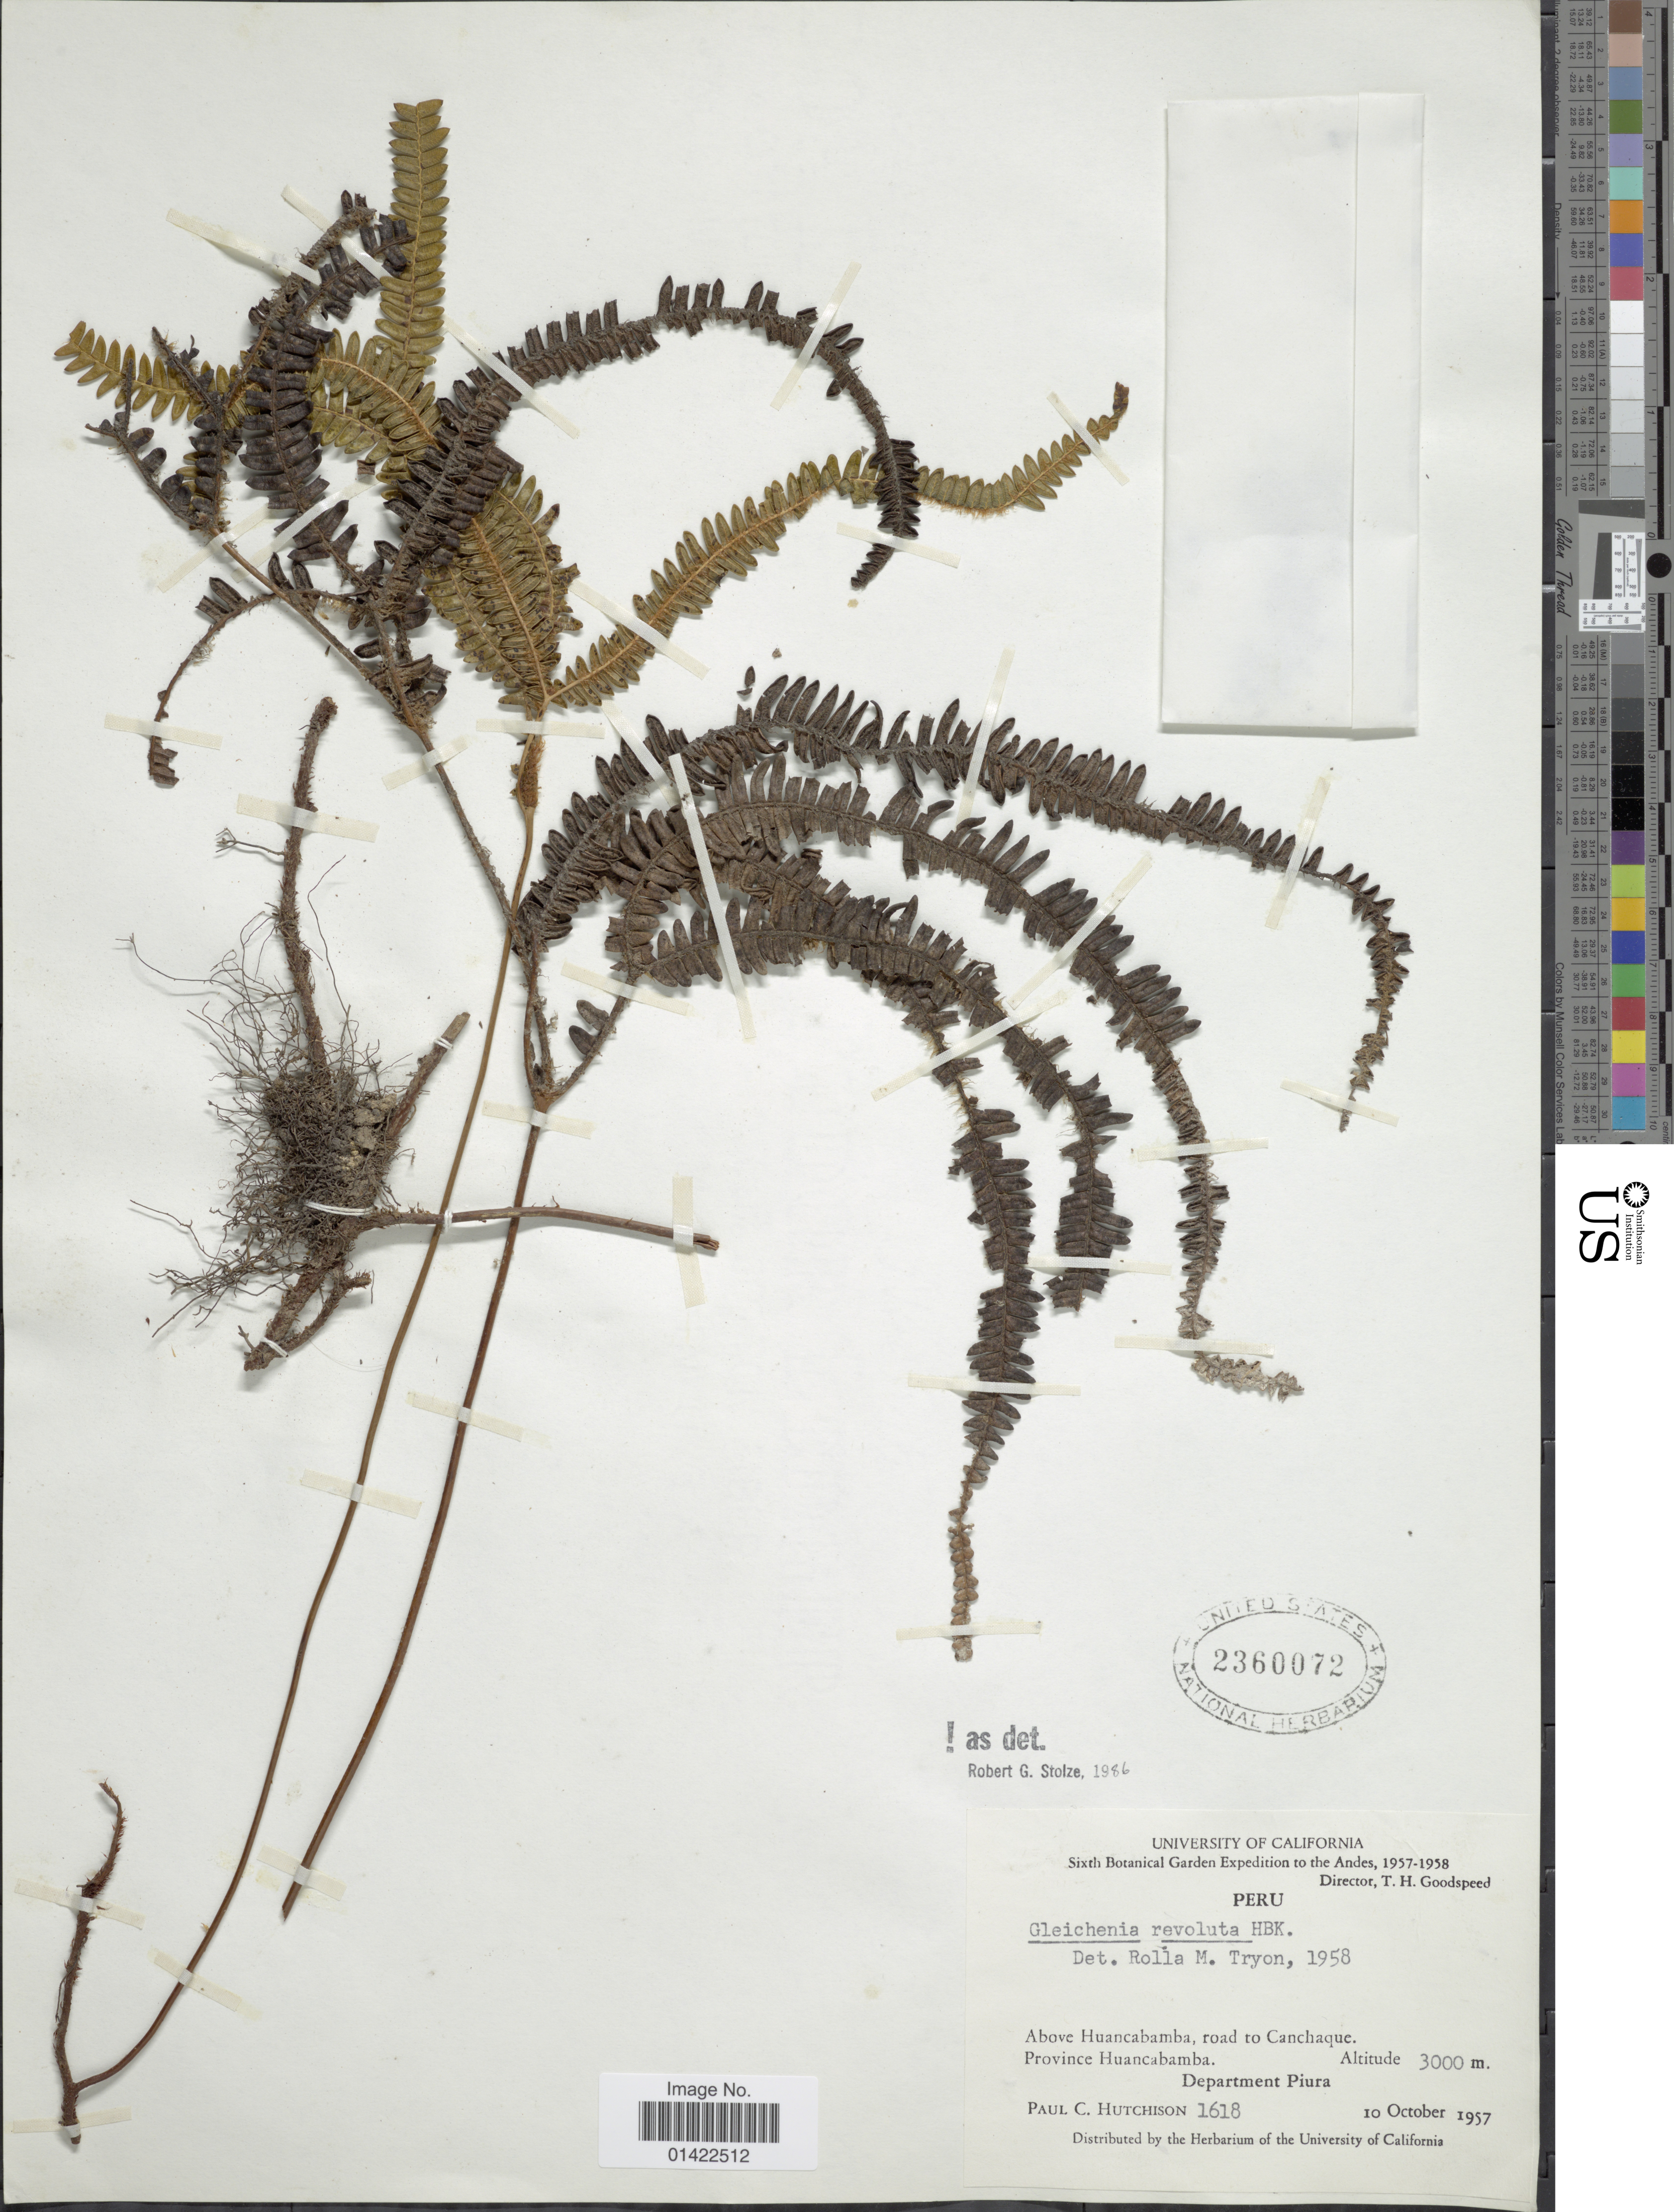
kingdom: Plantae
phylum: Tracheophyta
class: Polypodiopsida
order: Gleicheniales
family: Gleicheniaceae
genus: Sticherus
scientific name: Sticherus revolutus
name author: (Kunth) Ching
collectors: P. C. Hutchison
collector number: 1618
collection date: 1957-10-10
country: Peru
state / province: Piura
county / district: Huancabamba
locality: Andes, above Huancabamba, road to Canchaque, Dept. Piura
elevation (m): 3000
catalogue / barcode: US 2360072